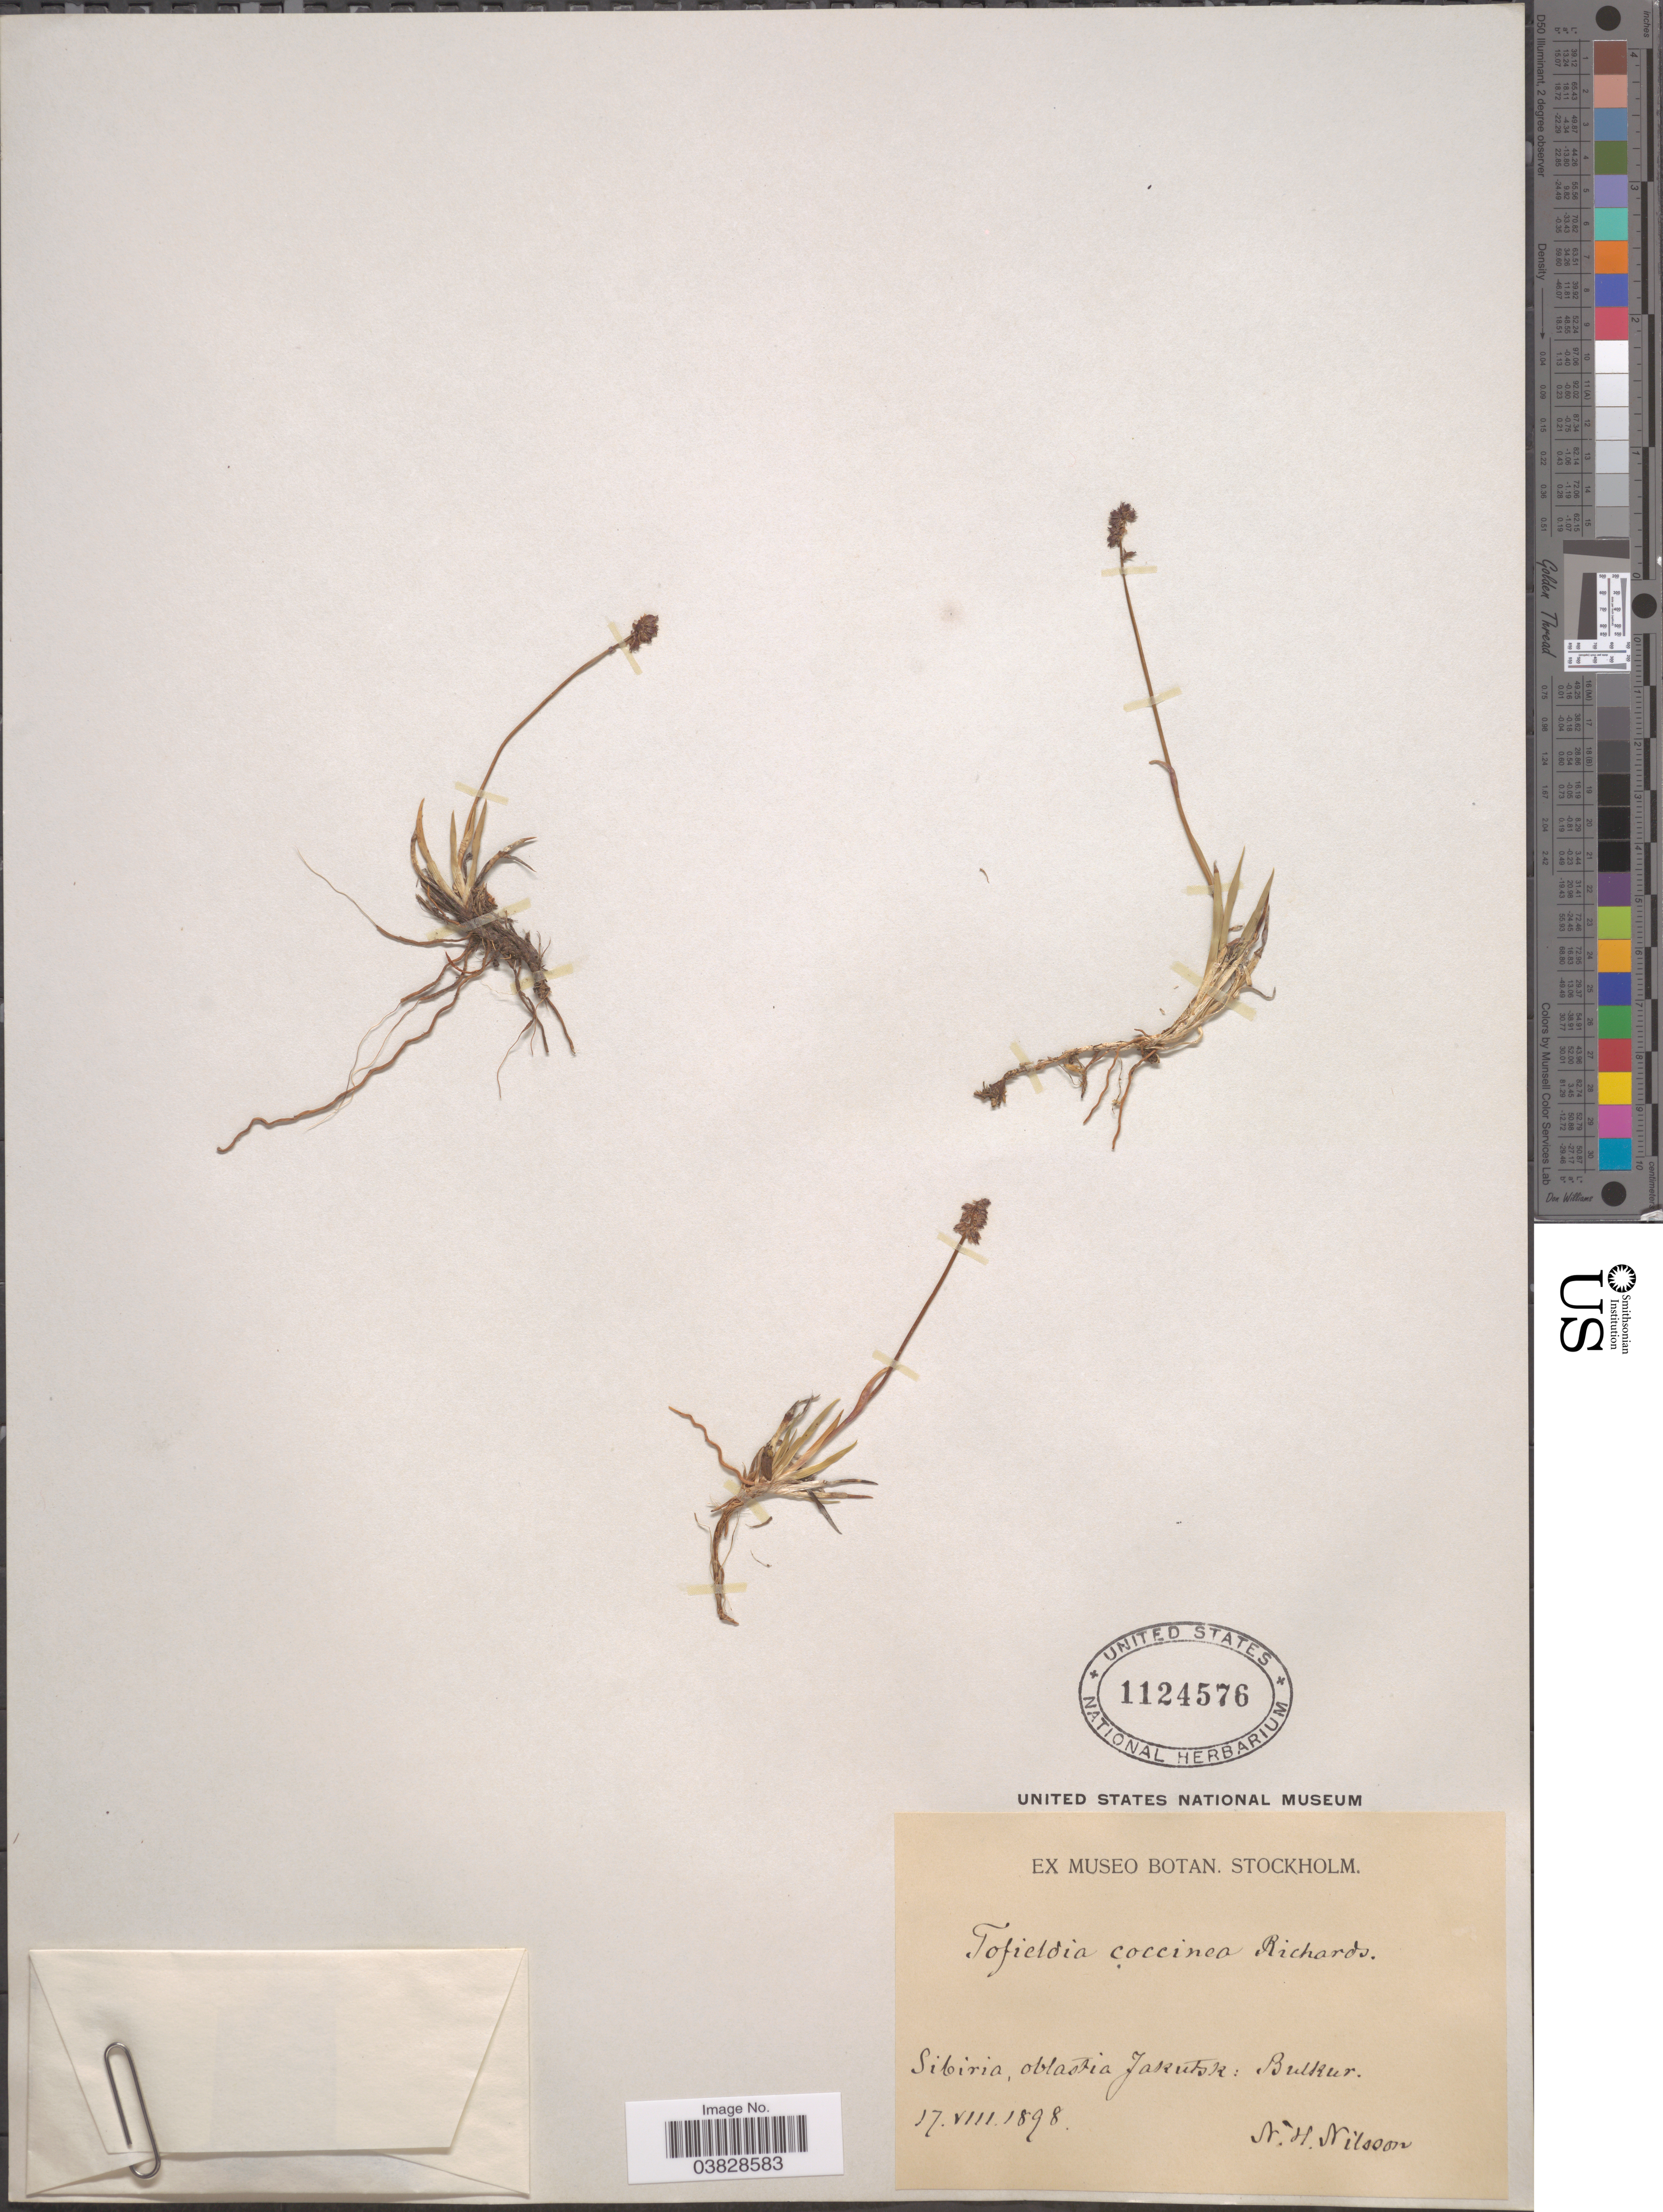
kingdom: Plantae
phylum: Tracheophyta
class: Liliopsida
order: Alismatales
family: Tofieldiaceae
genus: Tofieldia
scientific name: Tofieldia coccinea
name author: Richardson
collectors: N. H. Nilsson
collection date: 1898-08-17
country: Russian Federation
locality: Sibiria, oblastia Jakutsk: Bulkur.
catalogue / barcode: US 1124576